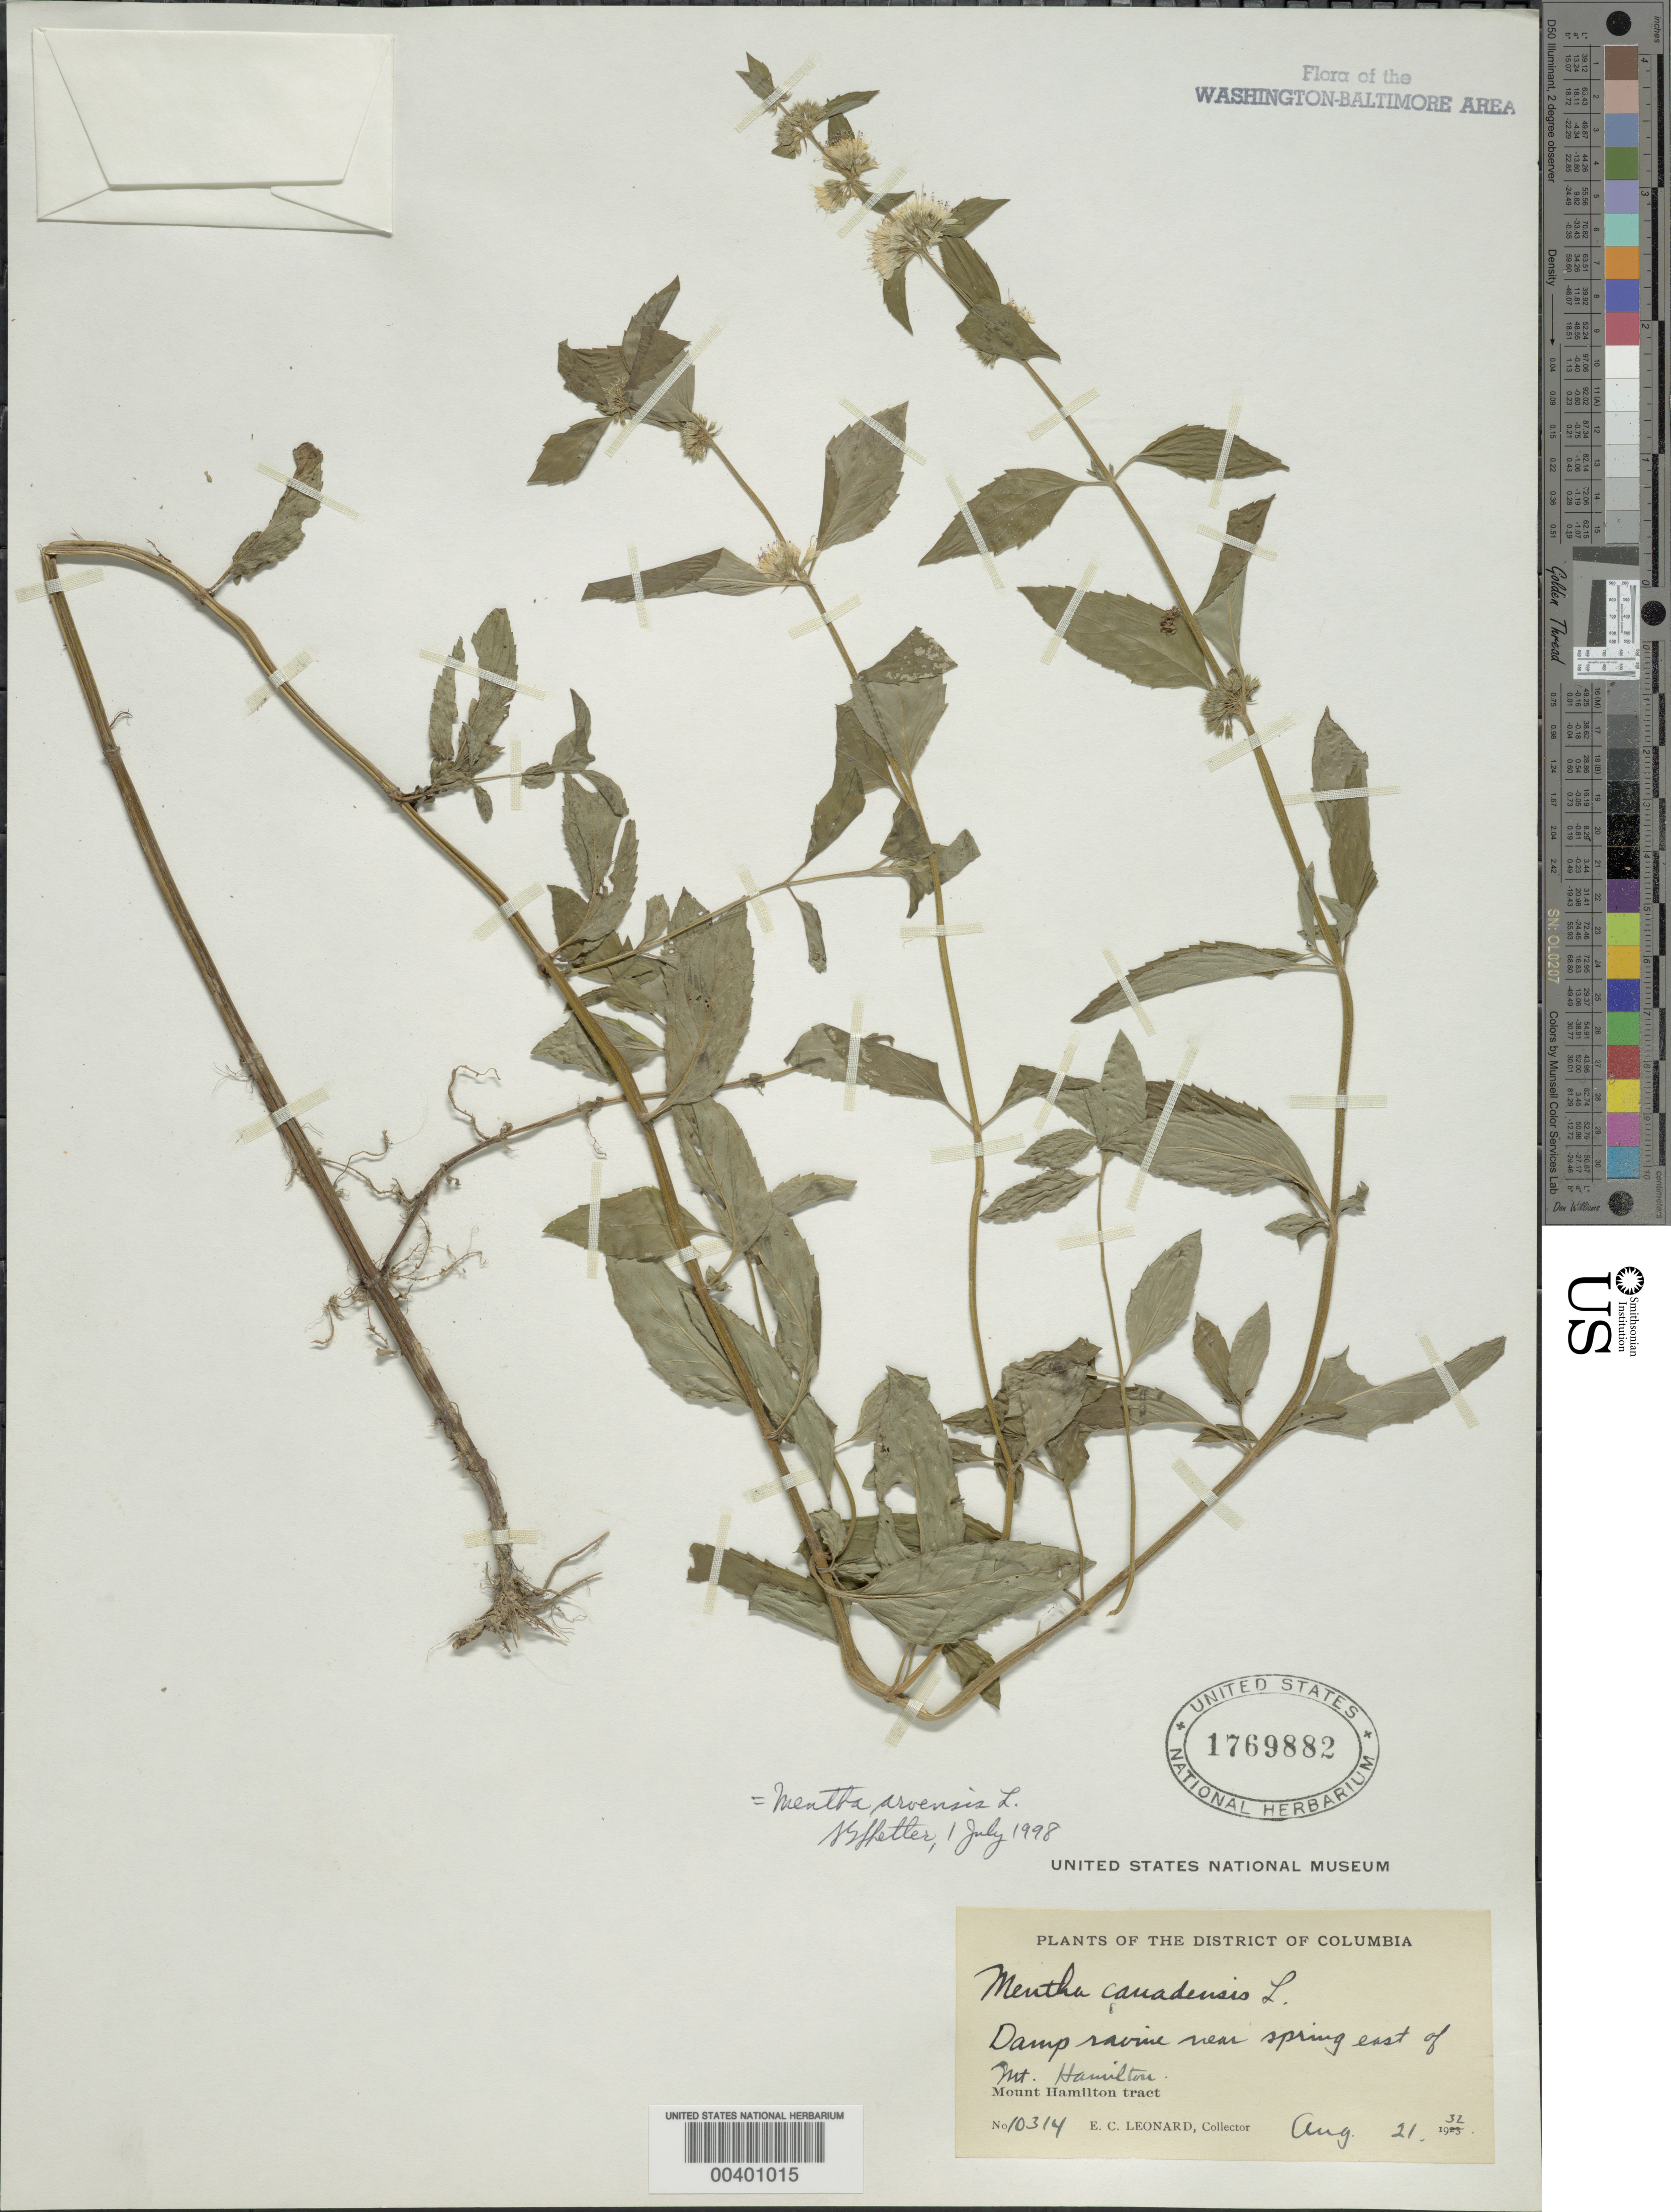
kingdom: Plantae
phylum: Tracheophyta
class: Magnoliopsida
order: Lamiales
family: Lamiaceae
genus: Mentha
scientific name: Mentha arvensis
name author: L.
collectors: E. C. Leonard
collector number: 10314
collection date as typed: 21 Aug 1932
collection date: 1932-08-21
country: United States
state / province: District of Columbia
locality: Mount Hamilton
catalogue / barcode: US 1769882